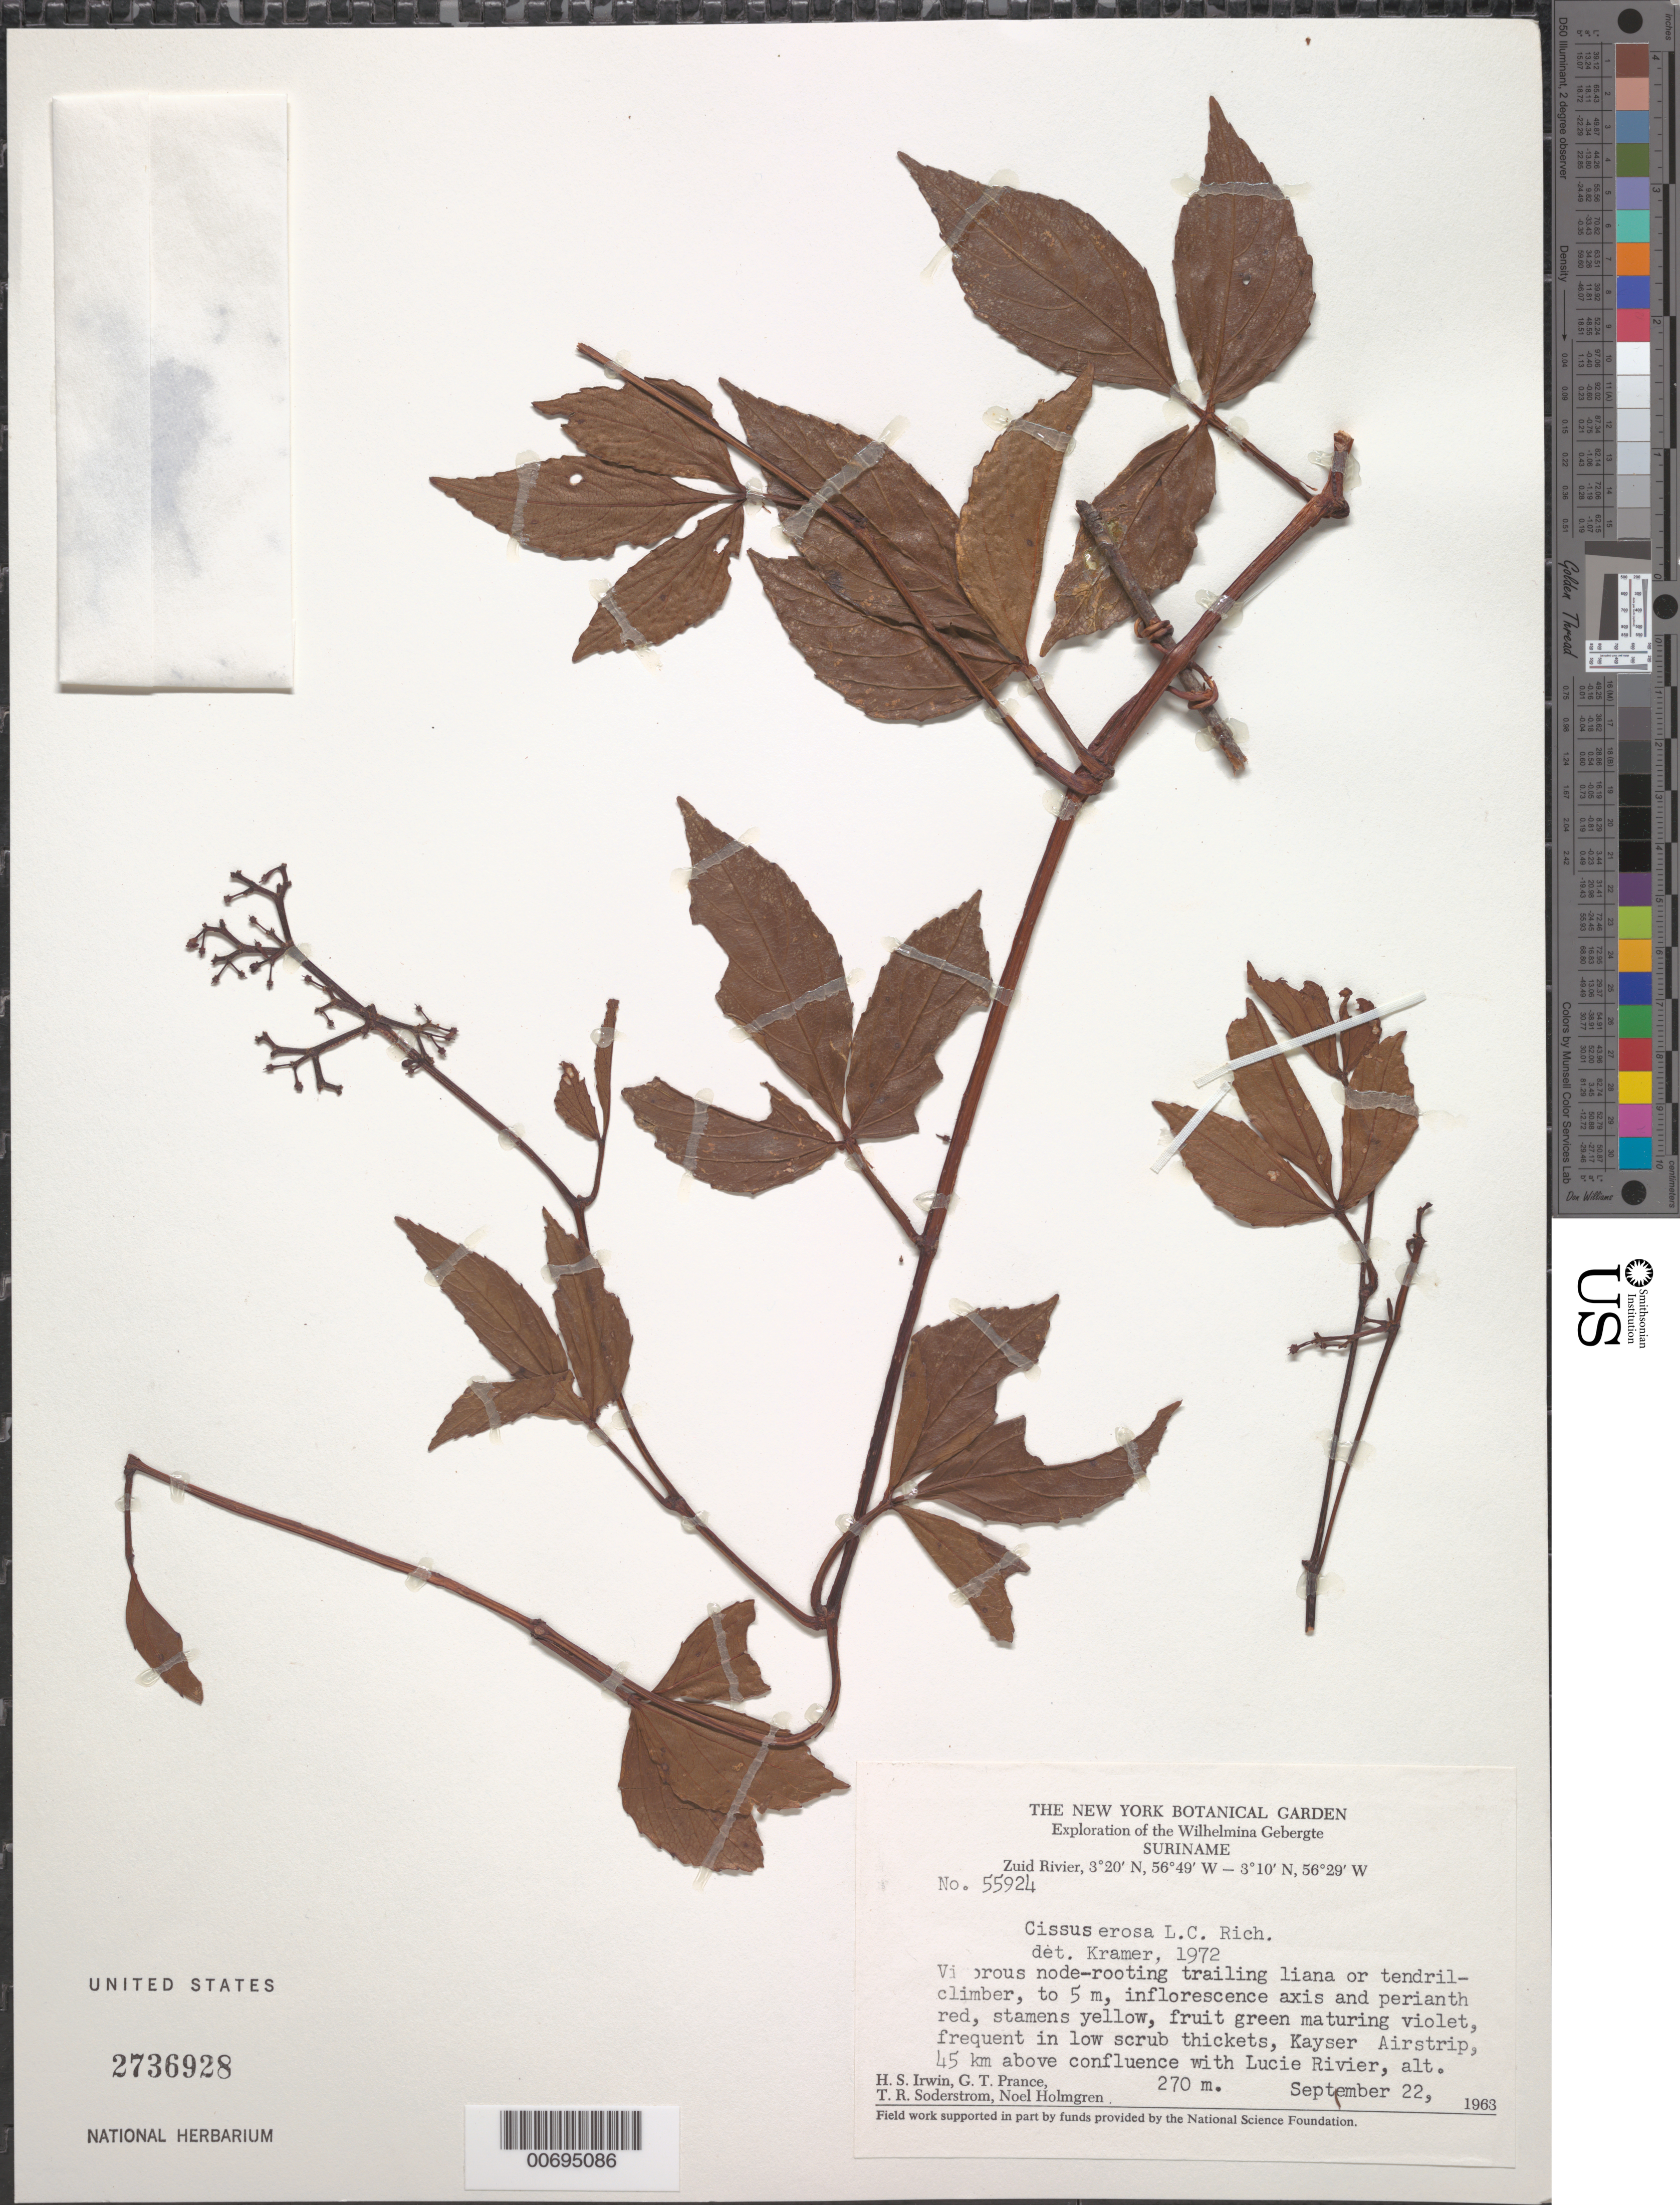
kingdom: Plantae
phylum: Tracheophyta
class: Magnoliopsida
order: Vitales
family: Vitaceae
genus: Cissus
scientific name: Cissus erosa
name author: Rich.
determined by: Kramer, K. U.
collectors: H. Irwin, G. T. Prance, T. R. Soderstrom & N. H. Holmgren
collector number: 55924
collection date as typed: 22-Sep-63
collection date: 1963-09-22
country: Suriname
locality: Kayser Airstrip, Zuid R., 45 km above confl. with Lucie R., Wilhelmina Gebergte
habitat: Low scrub thickets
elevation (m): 270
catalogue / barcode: US 2736928